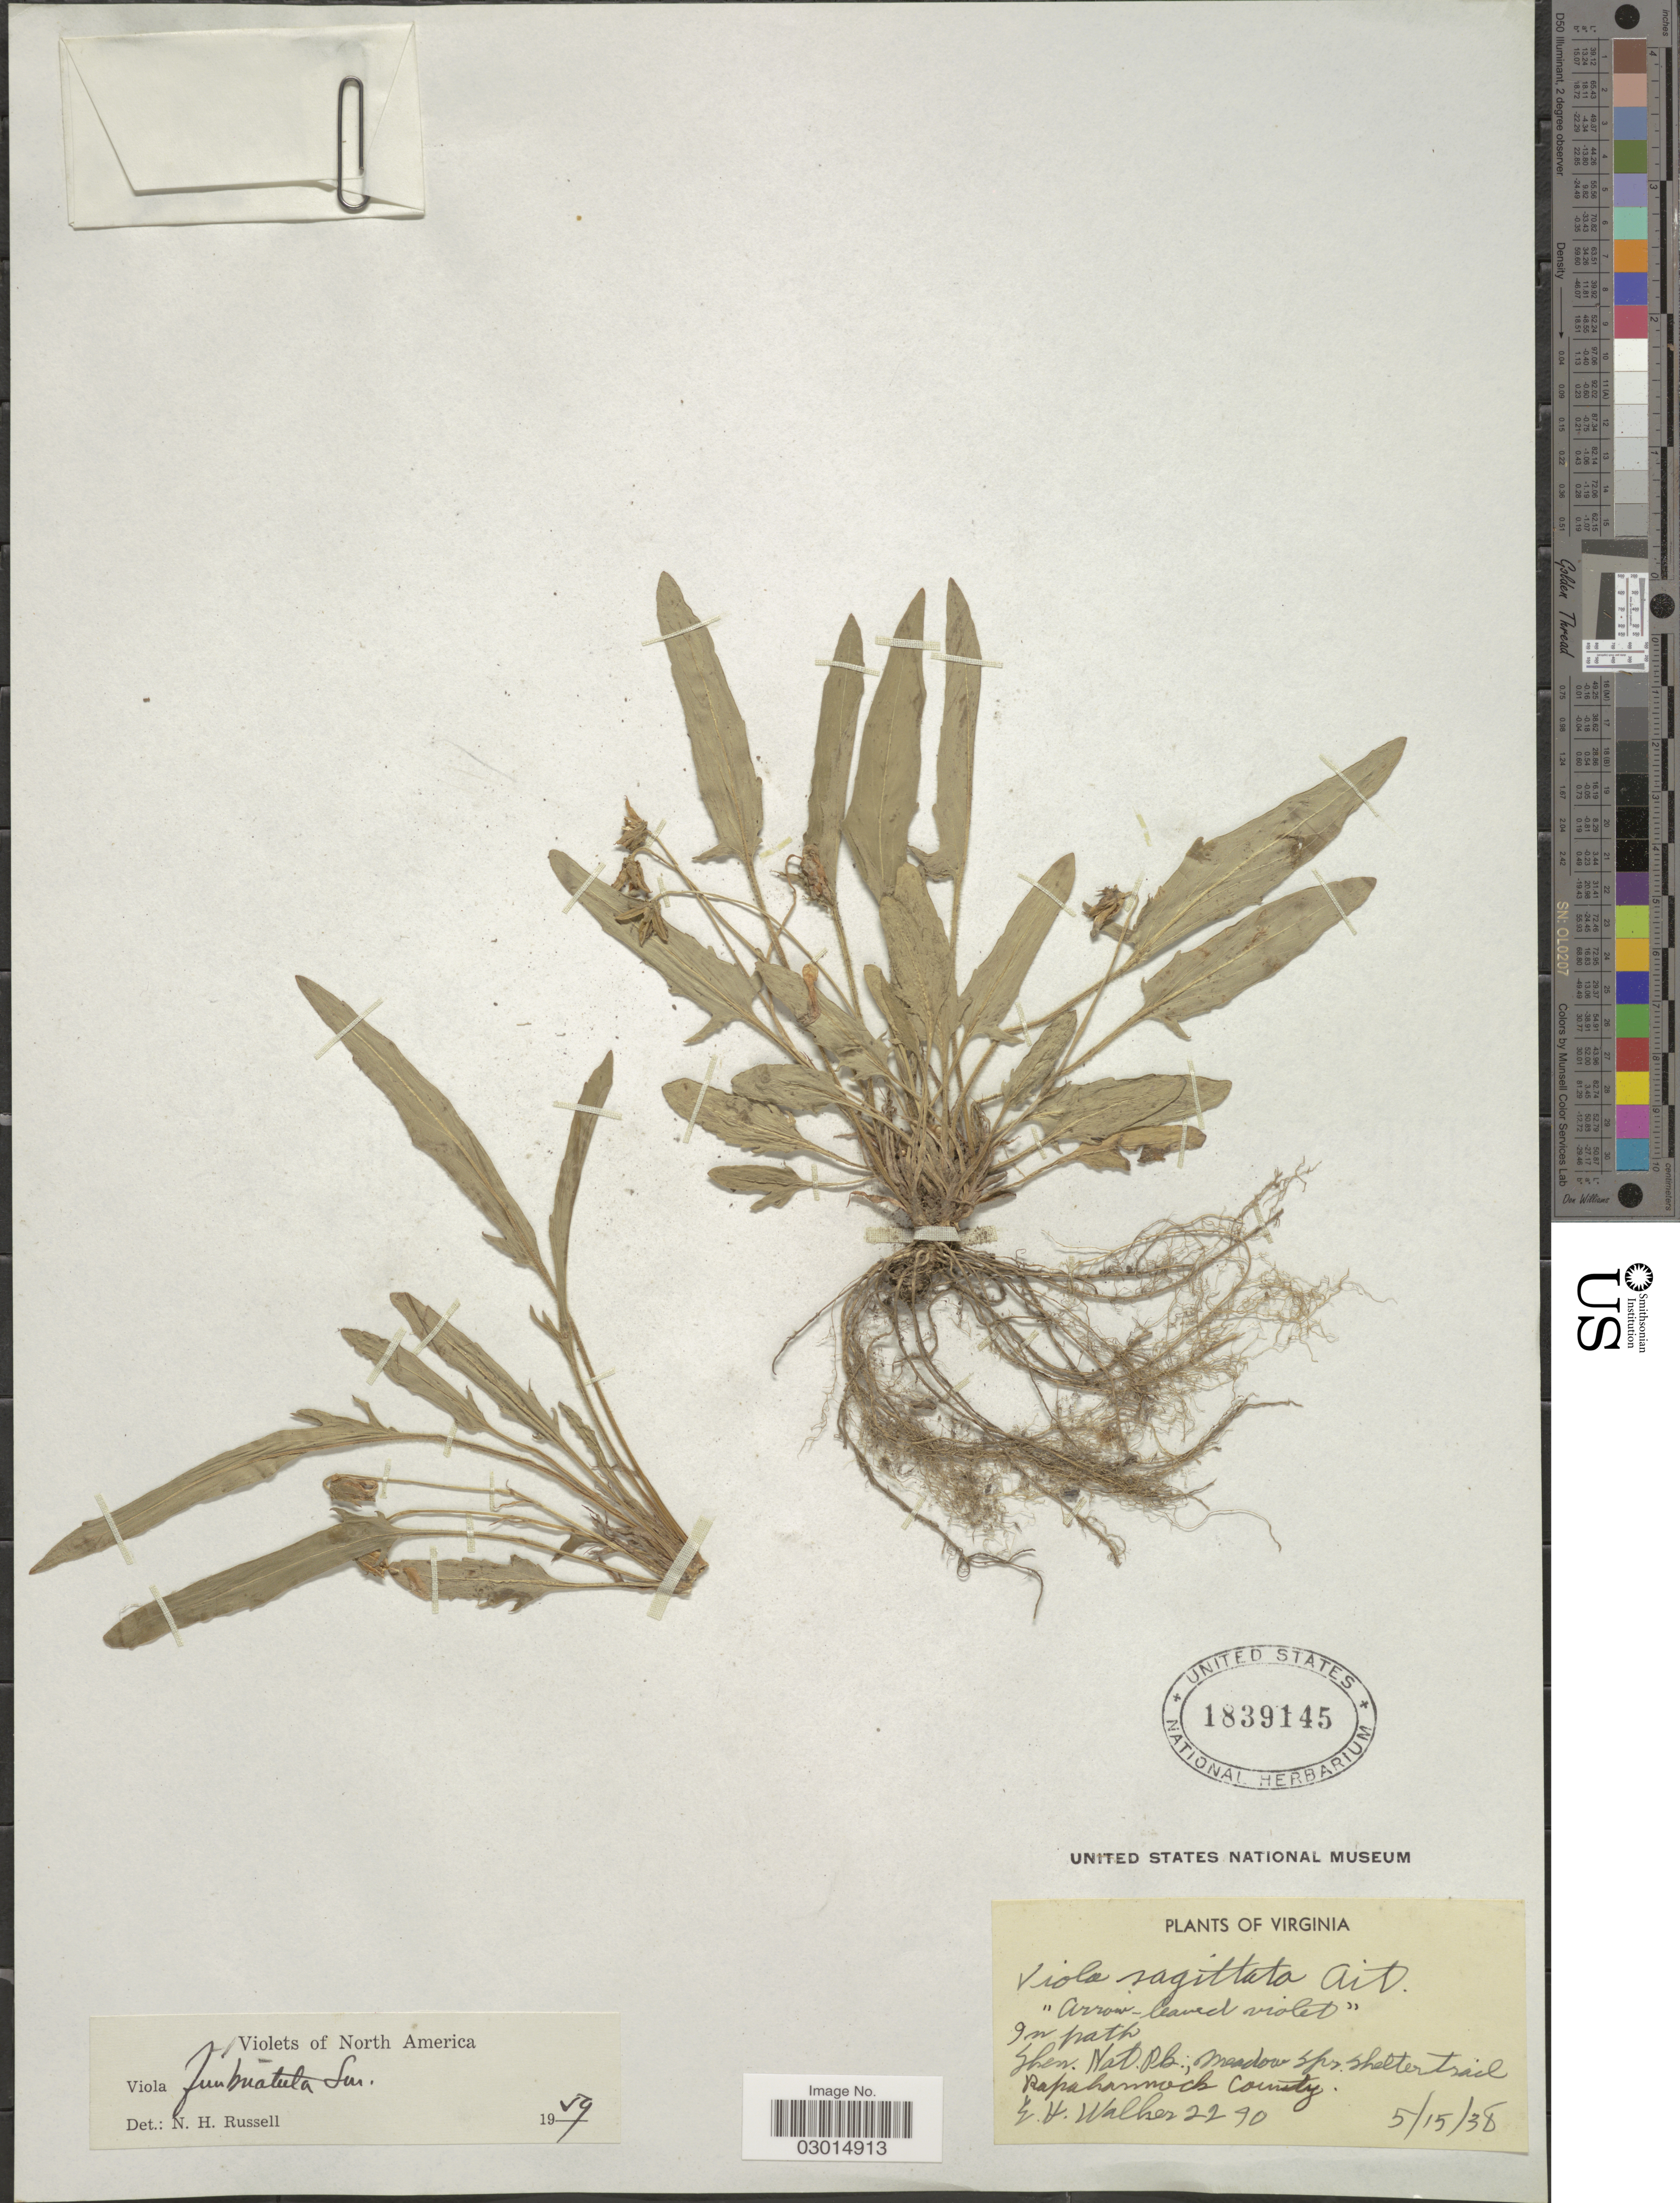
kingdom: Plantae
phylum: Tracheophyta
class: Magnoliopsida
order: Malpighiales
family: Violaceae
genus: Viola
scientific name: Viola fimbriatula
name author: Small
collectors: E. H. Walker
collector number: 2290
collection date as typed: Transcribed d/m/y: 15/5/38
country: United States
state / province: Virginia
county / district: Rappahannock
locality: Shen. Nat. Pk.; Rapahannock County.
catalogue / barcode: US 1839145